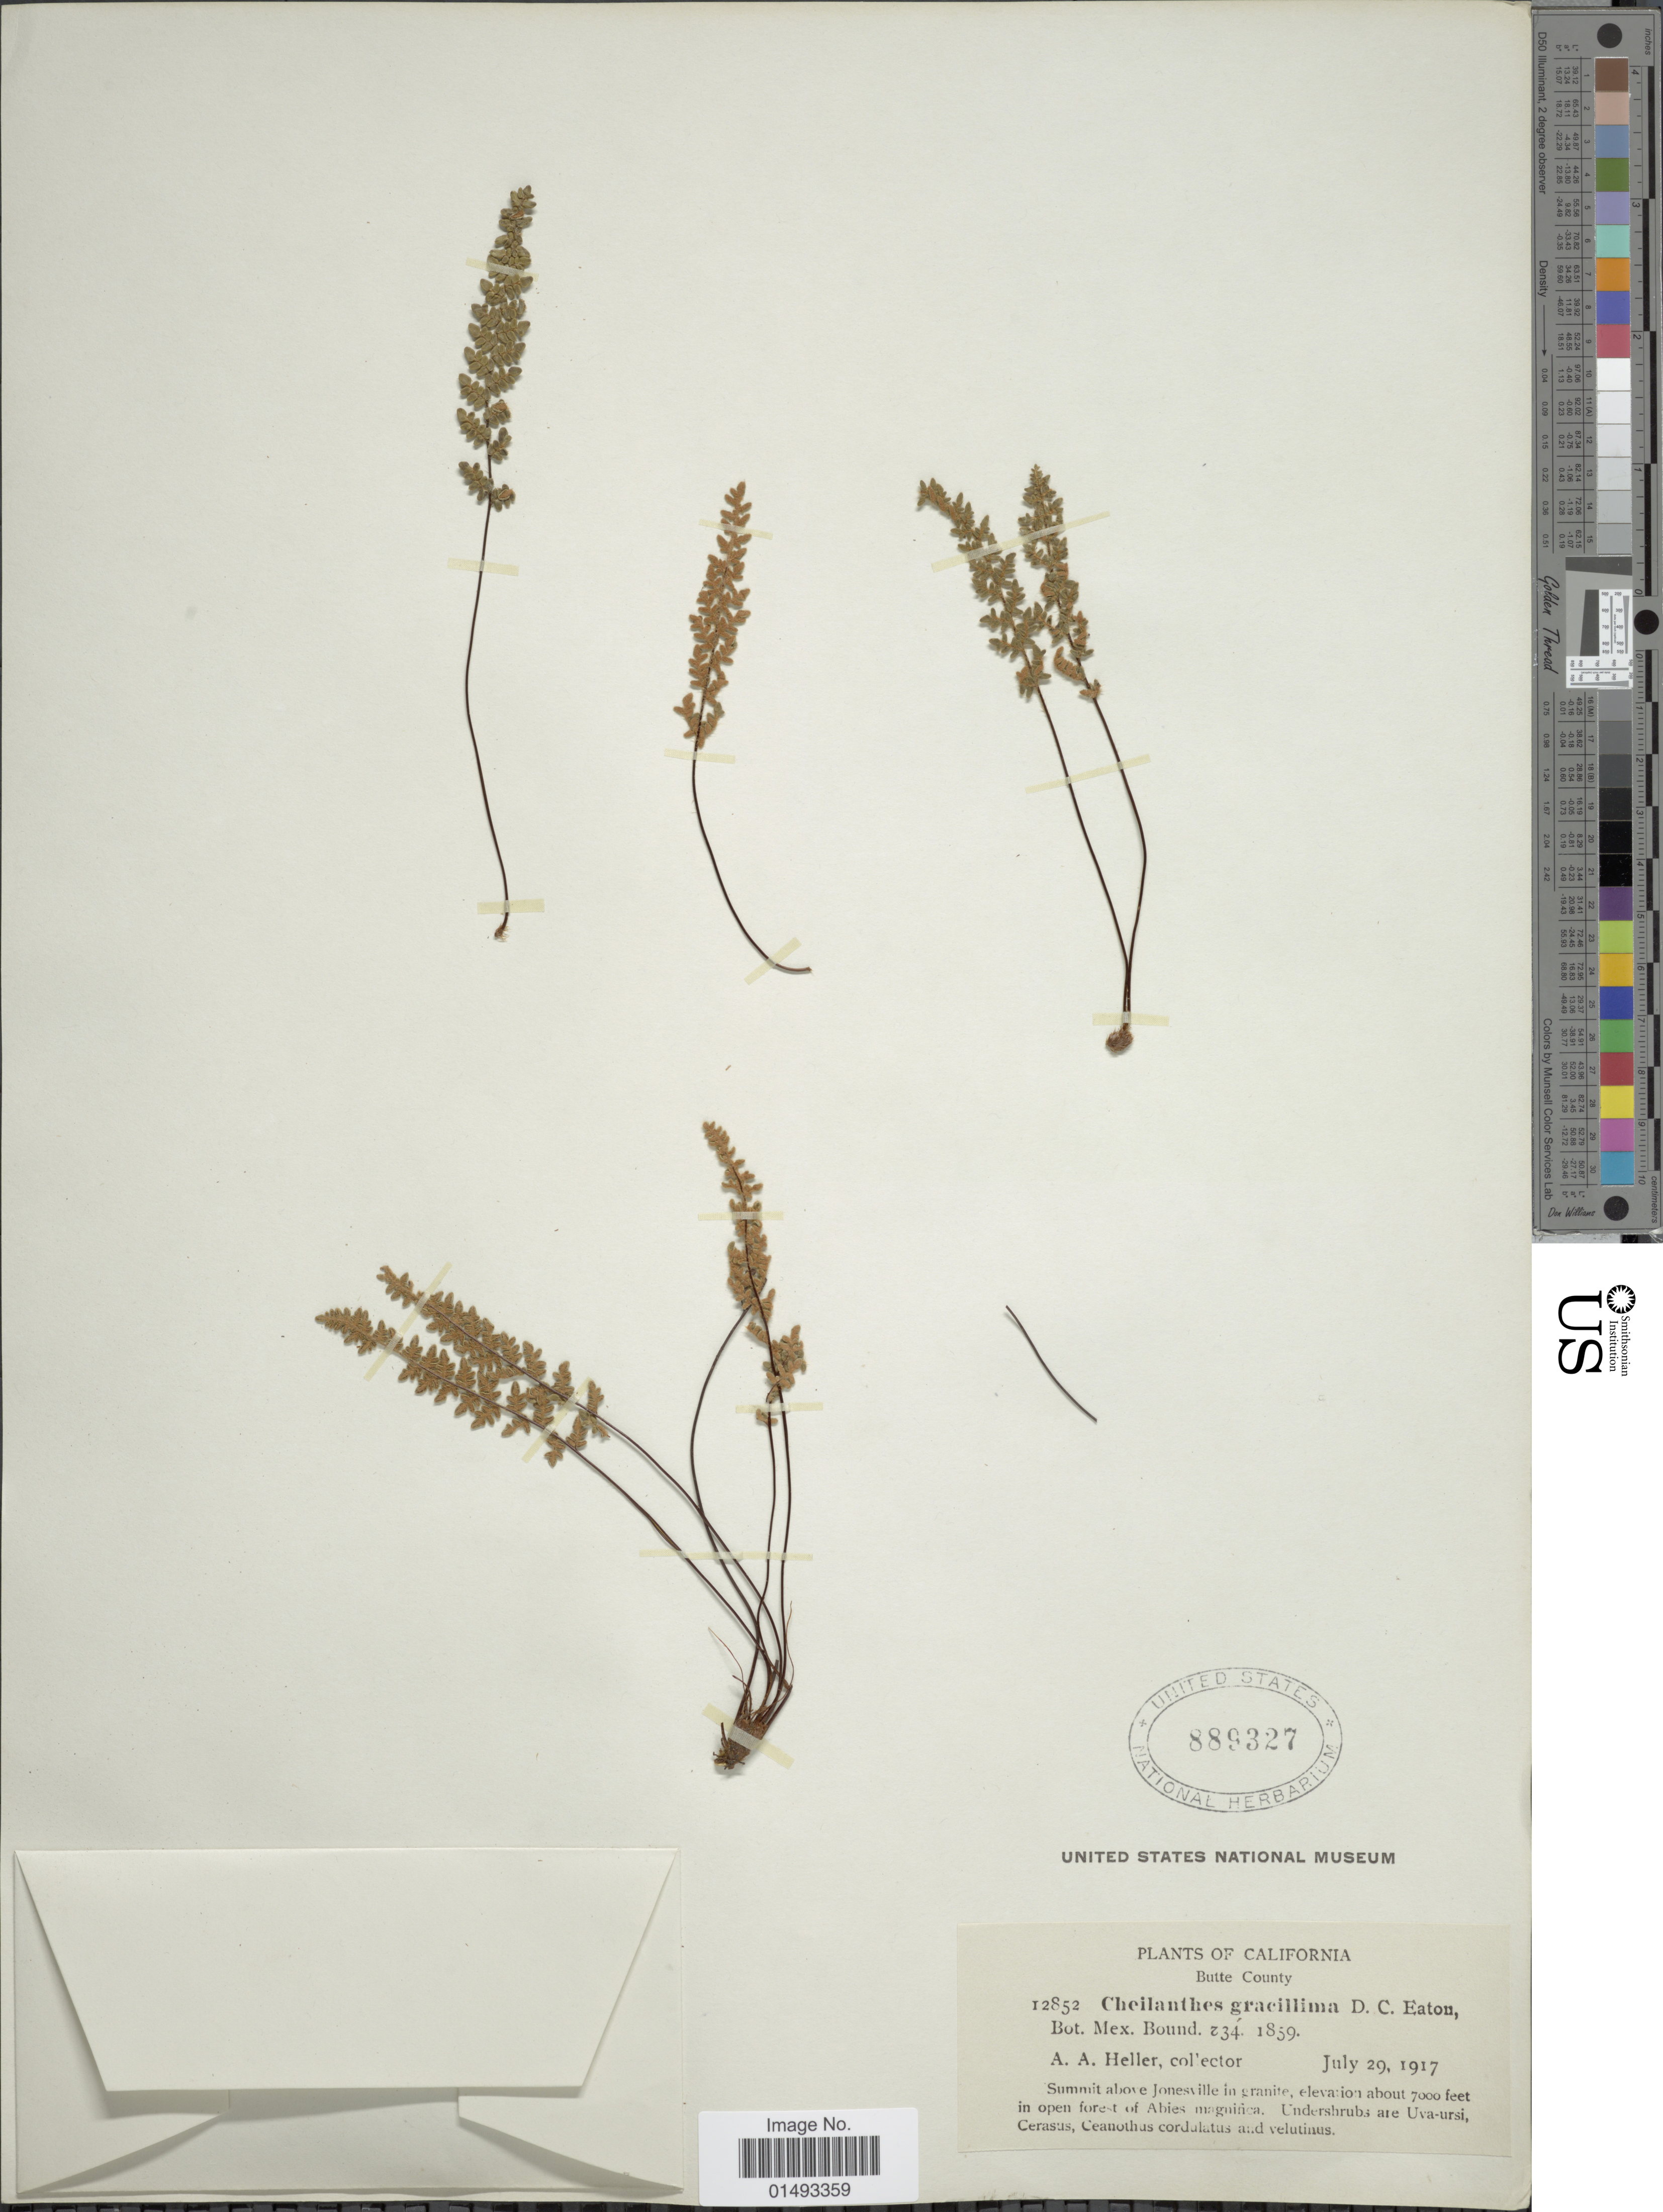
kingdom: Plantae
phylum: Tracheophyta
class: Polypodiopsida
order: Polypodiales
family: Pteridaceae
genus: Myriopteris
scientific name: Myriopteris gracillima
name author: (D.C. Eaton) J. Sm.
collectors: A. A. Heller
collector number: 12852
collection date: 1917-07-29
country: United States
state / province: California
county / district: Butte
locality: Butte County, Summit above Jonesville in granite, in open forest of Abies magniaca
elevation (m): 2134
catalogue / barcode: US 889327